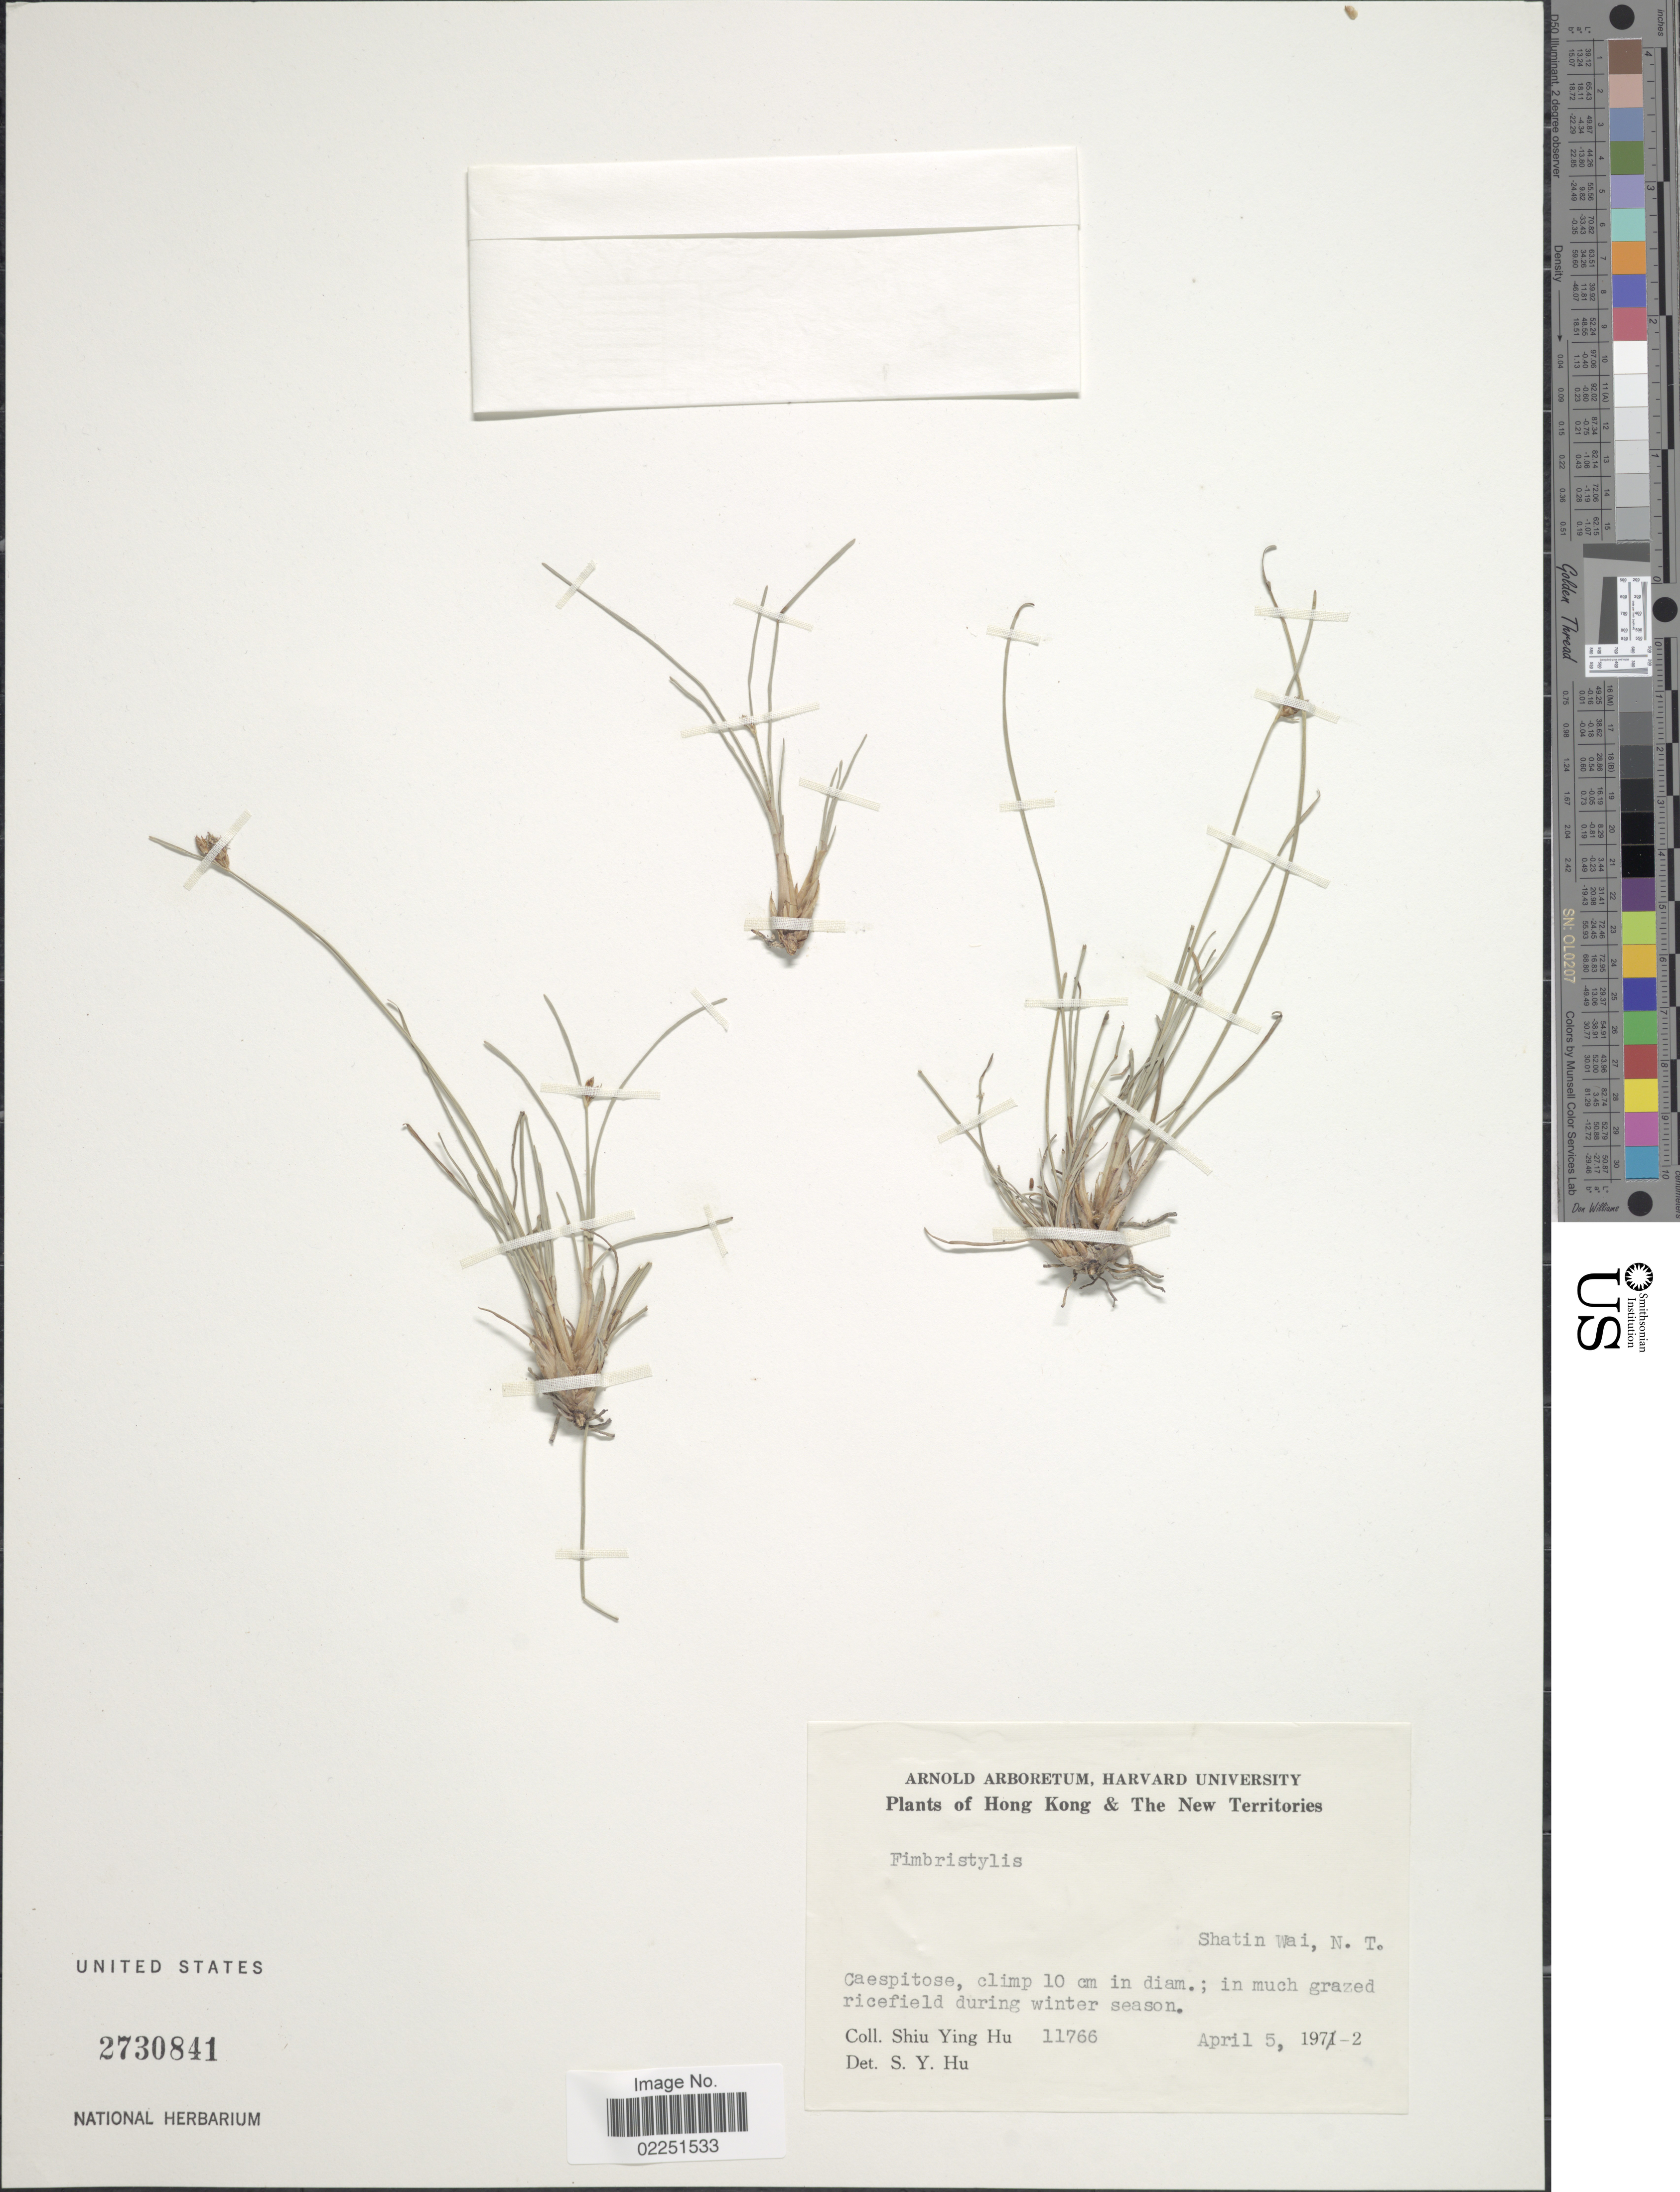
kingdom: Plantae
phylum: Tracheophyta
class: Liliopsida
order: Poales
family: Cyperaceae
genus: Fimbristylis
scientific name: Fimbristylis sp.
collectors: S. Y. Hu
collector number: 11766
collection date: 1972-04-05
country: China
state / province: Hong Kong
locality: The New Territories. Shatin Wai, N.T.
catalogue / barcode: US 2730841